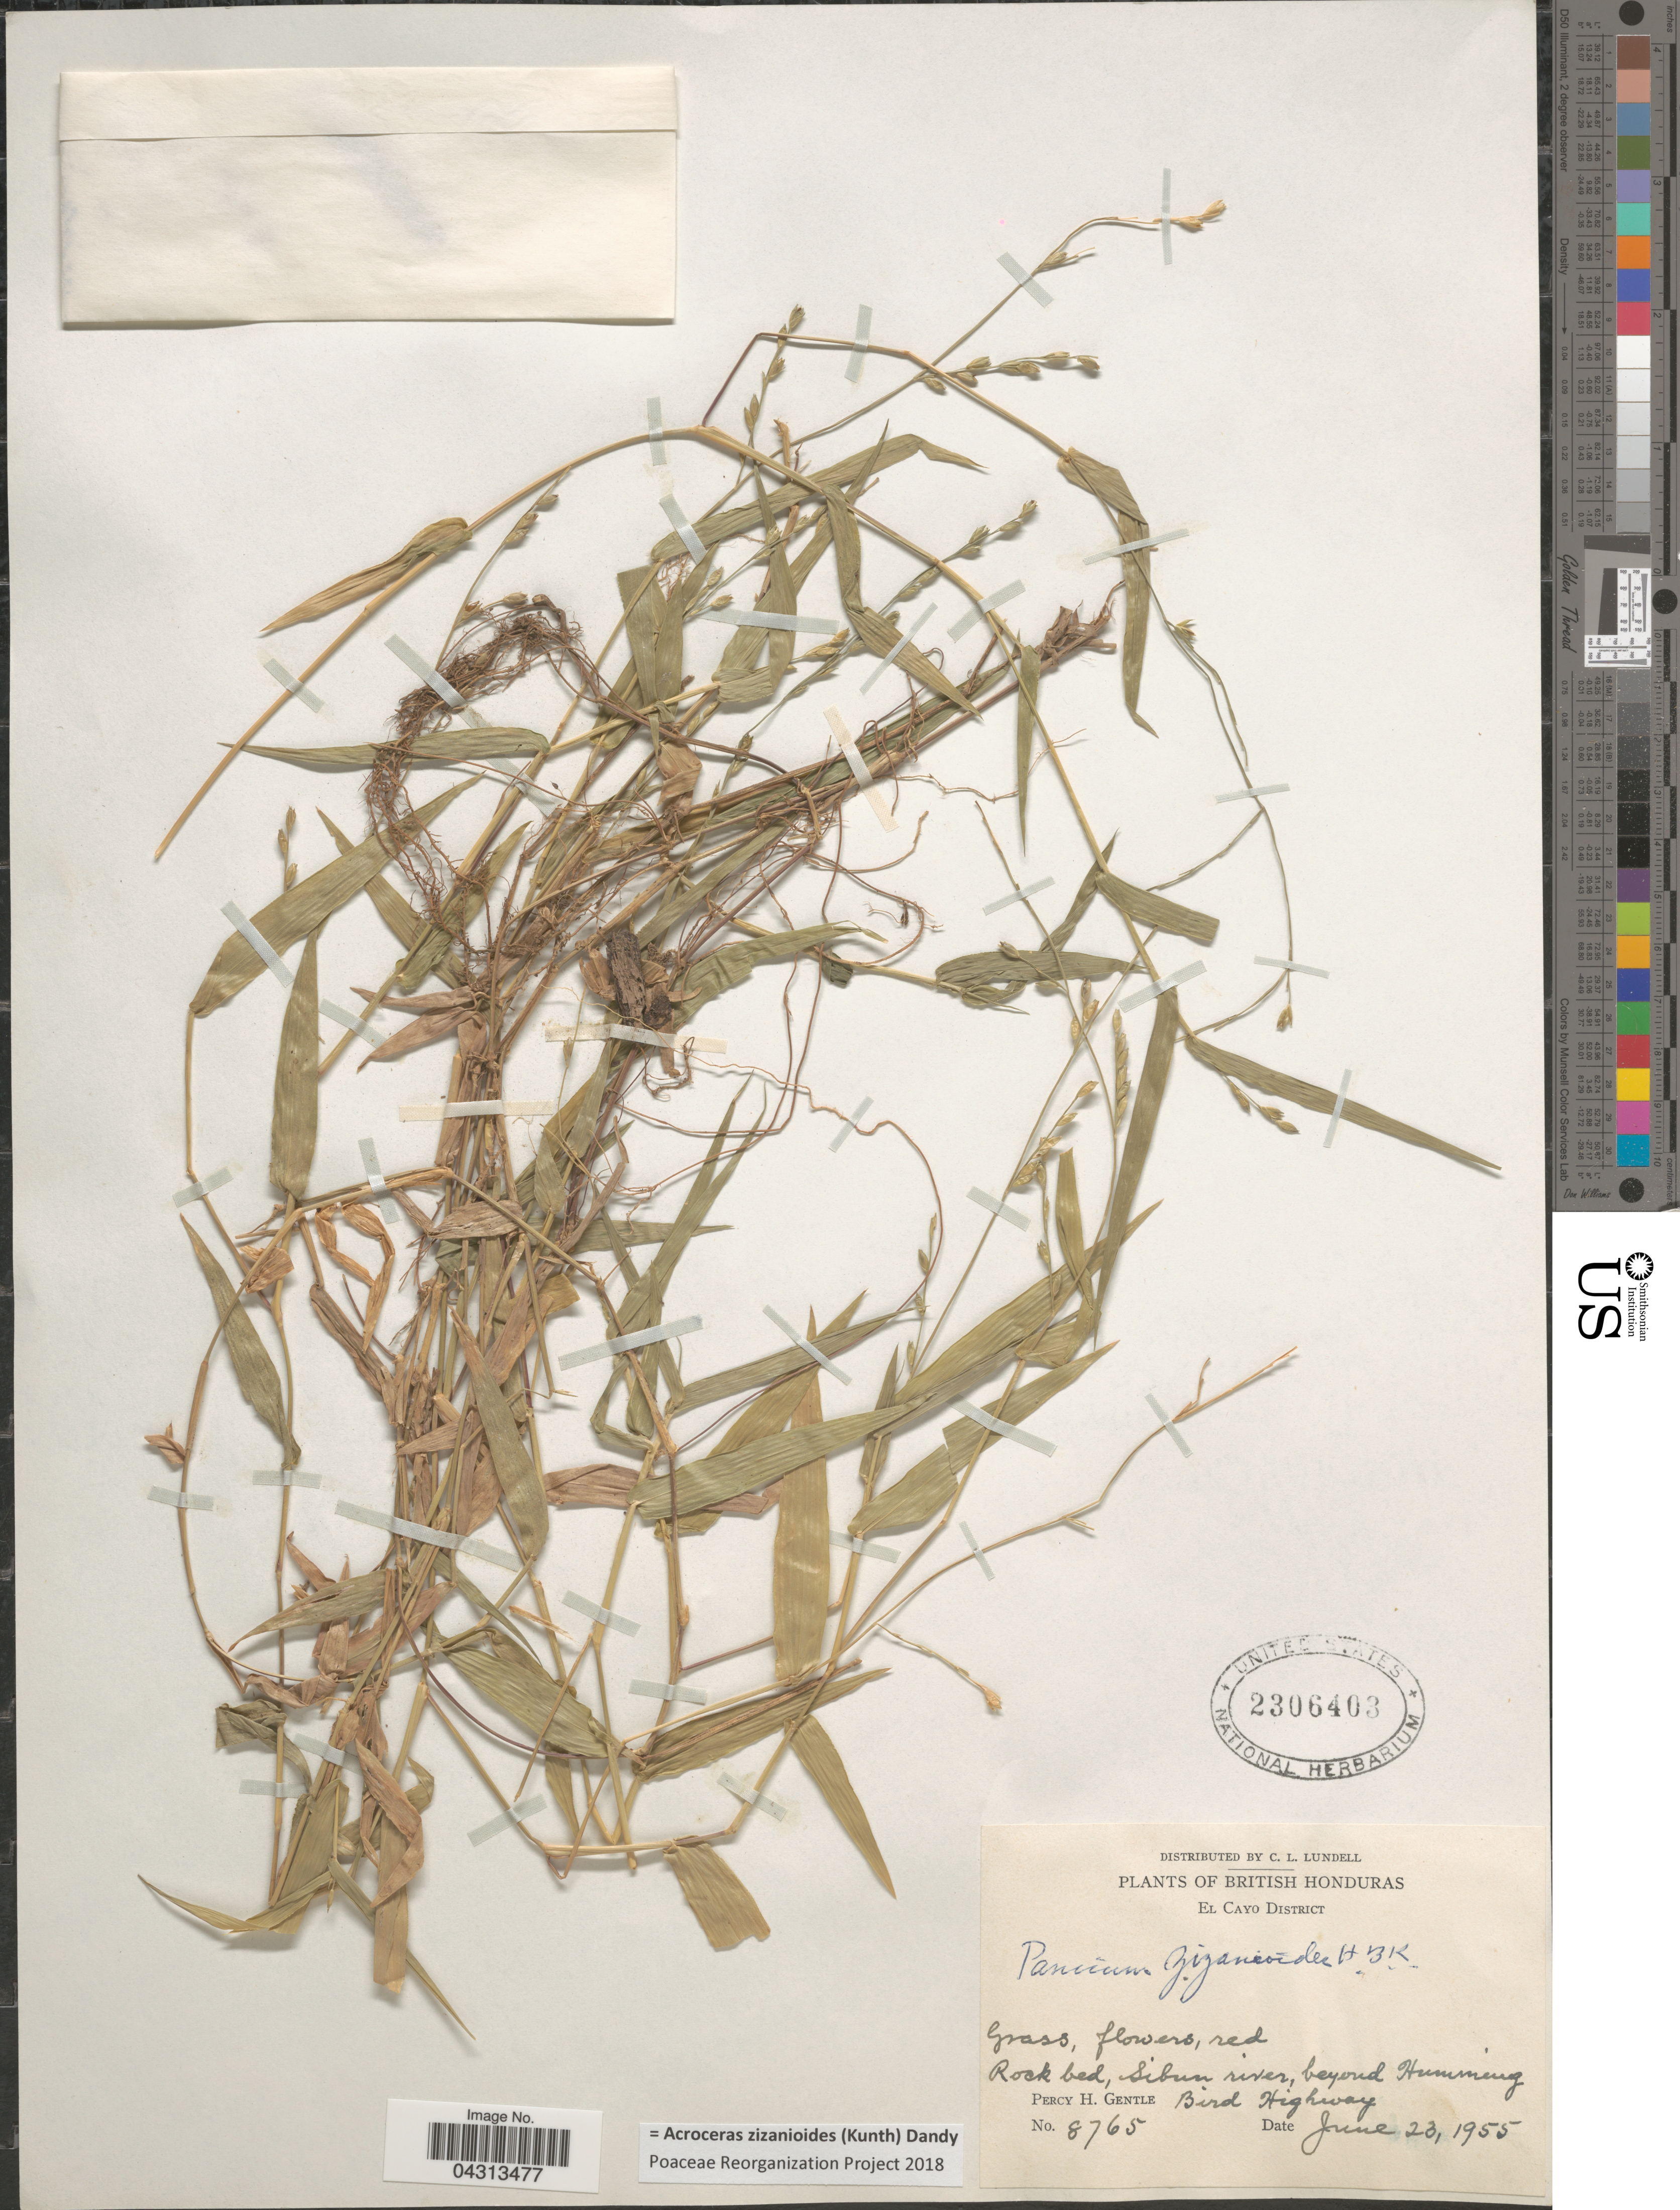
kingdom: Plantae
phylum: Tracheophyta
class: Liliopsida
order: Poales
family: Poaceae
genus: Acroceras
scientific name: Acroceras zizanioides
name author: (Kunth) Dandy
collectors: P. H. Gentle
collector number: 8765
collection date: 1955-06-23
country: Belize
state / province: Cayo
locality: British Honduras. El Cayo District. Rock bed, Sibun river, beyond Humming Bird Highway.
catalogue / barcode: US 2306403